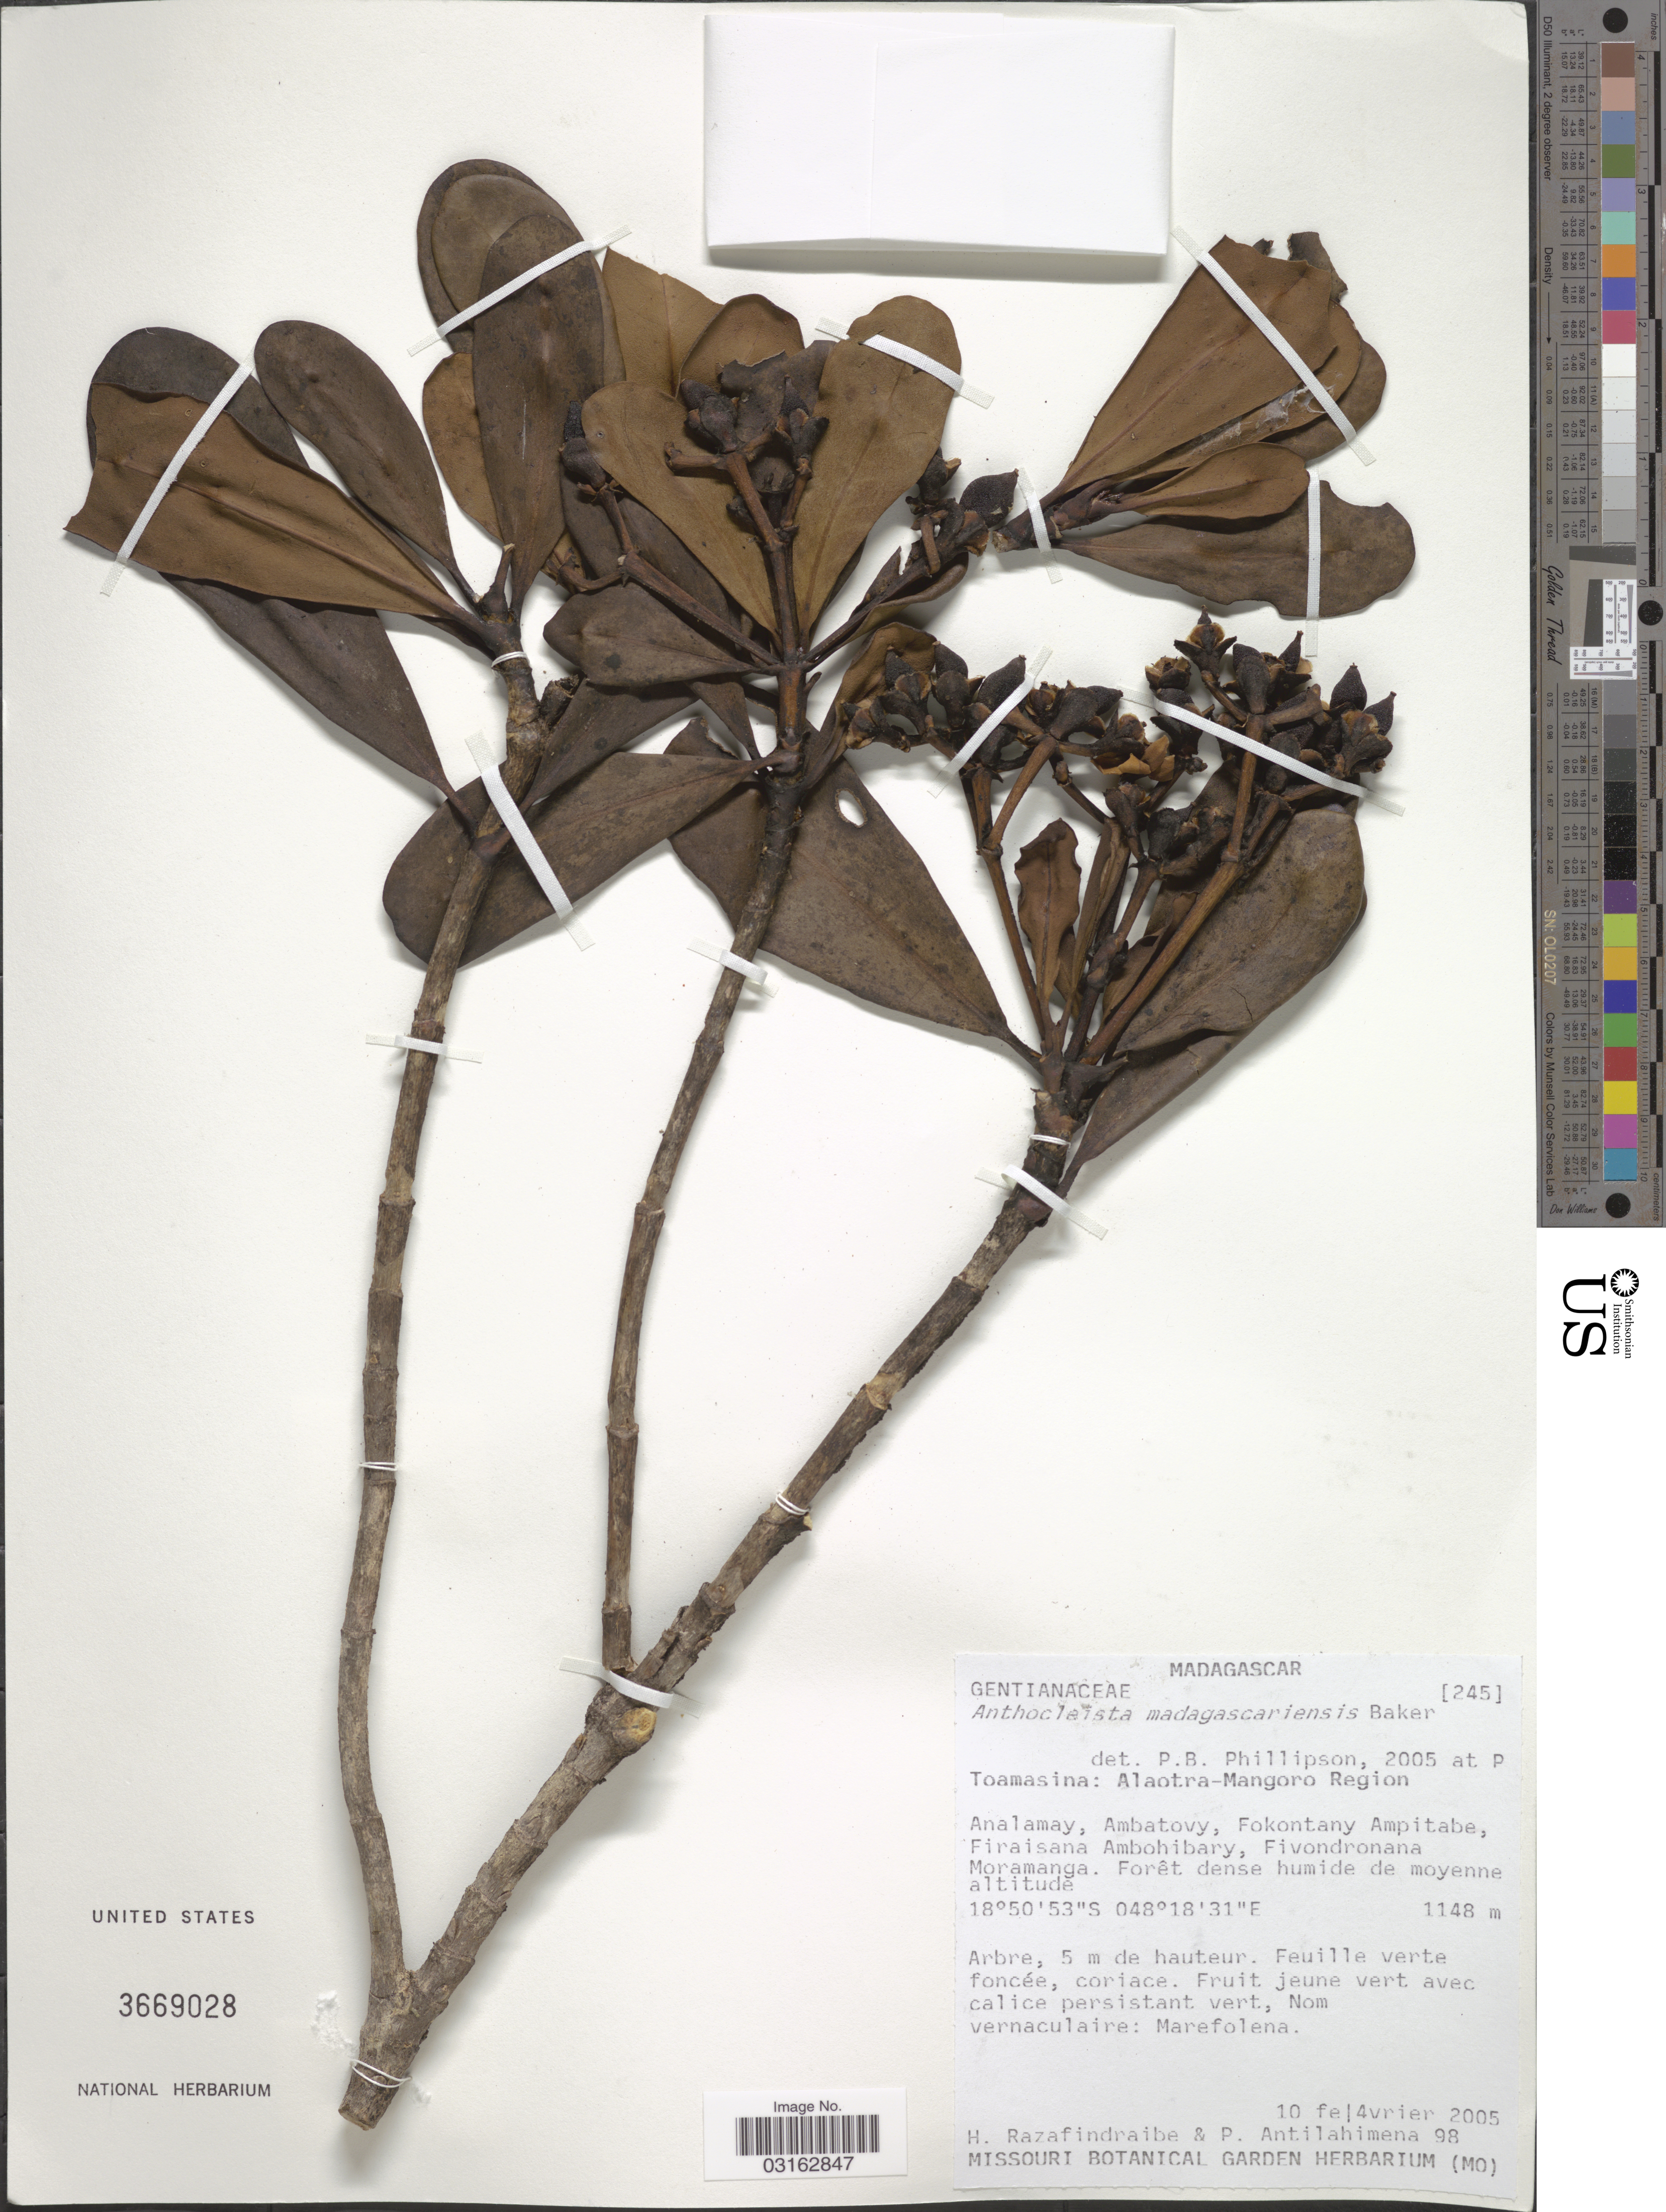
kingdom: Plantae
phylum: Tracheophyta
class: Magnoliopsida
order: Gentianales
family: Gentianaceae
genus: Anthocleista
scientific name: Anthocleista madagascariensis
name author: Baker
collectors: H. Razafindraibe & P. Antilahimena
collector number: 98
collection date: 2005-02-10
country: Madagascar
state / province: Alaotra Mangoro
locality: Alaotra-Mangoro Region. Analamay, Ambatovy, Fokontany Ampitabe, Firaisana Ambohibary, Fivondronana Moramanga.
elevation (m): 1148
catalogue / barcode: US 3669028